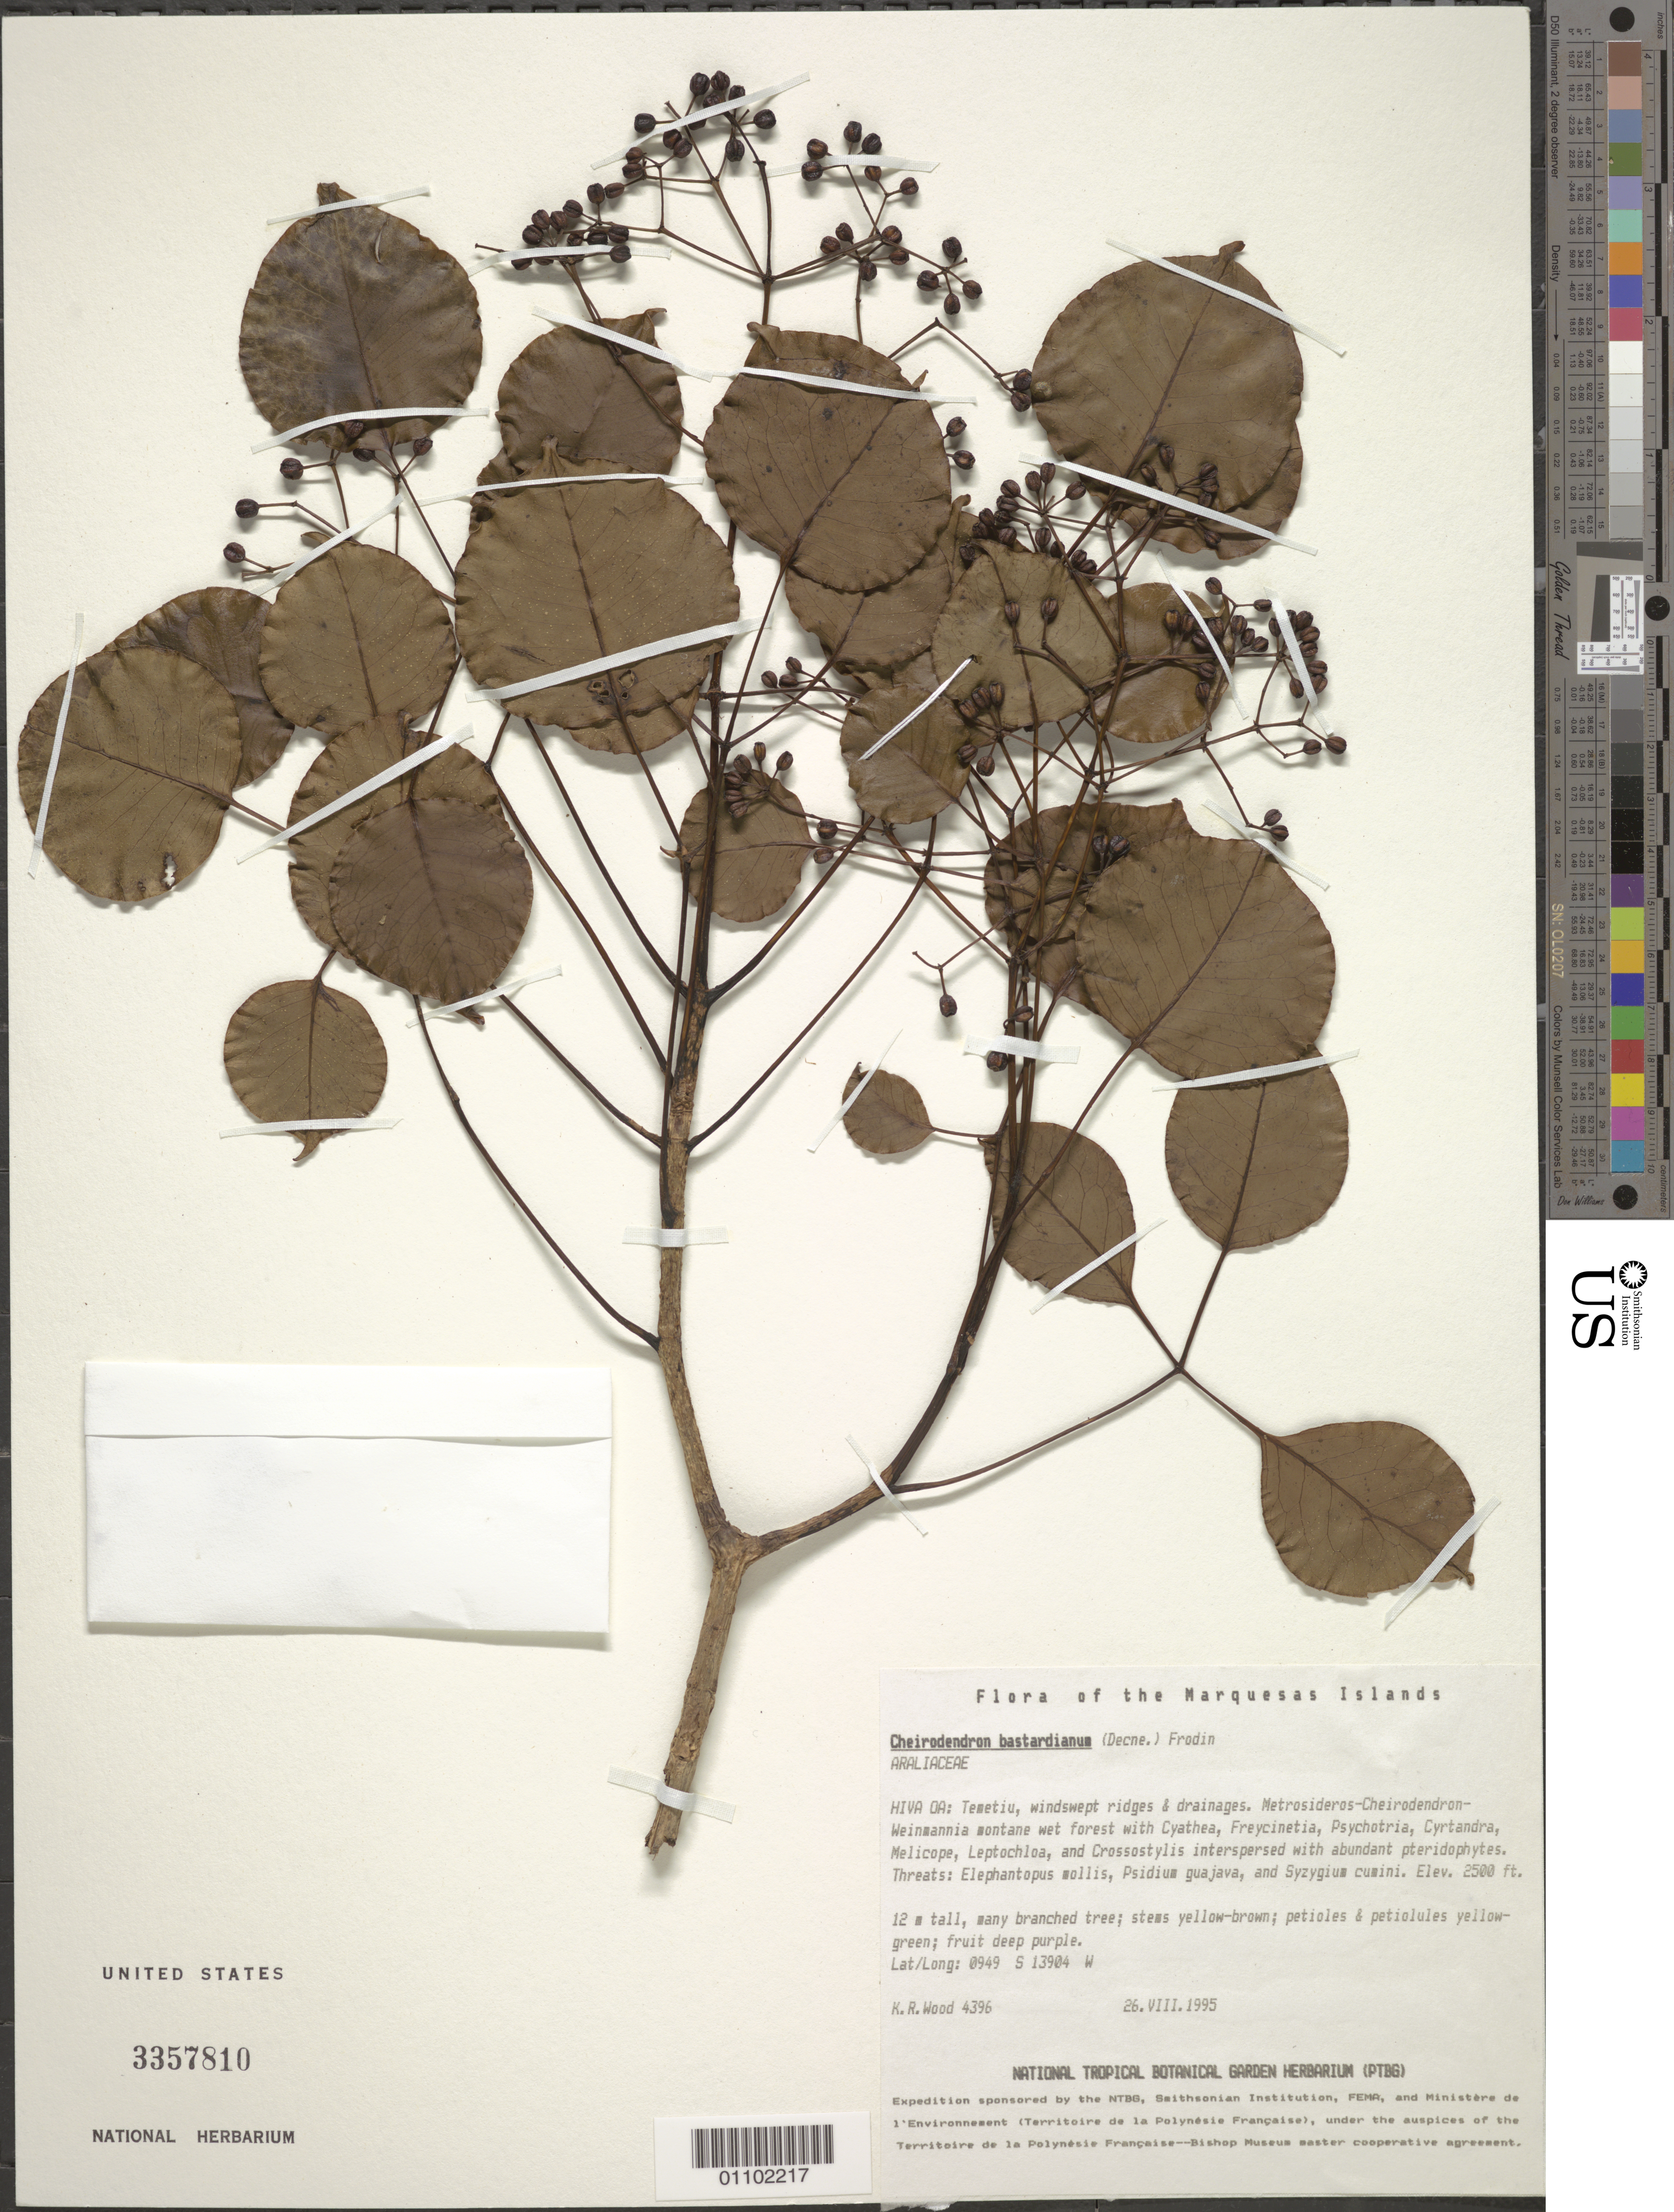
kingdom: Plantae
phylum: Tracheophyta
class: Magnoliopsida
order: Apiales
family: Araliaceae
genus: Cheirodendron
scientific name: Cheirodendron bastardianum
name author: (Decne.) Frodin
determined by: Lorence, David H., (PTBG), National Tropical Botanical Garden (UNITED STATES)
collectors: K. R. Wood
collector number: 4396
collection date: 1995-08-26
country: French Polynesia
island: Hiva Oa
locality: Temetiu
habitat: Windswept ridges and drainages, In Metrosideros-Cheirodendron-Weinmannia montane wet forest and Cyathea-Freycinetia interspersed with rich pteridophytes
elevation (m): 762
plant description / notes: Elaphantopsis mollis, Psidium guajava, Syzygium cuminii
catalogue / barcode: US 3357810